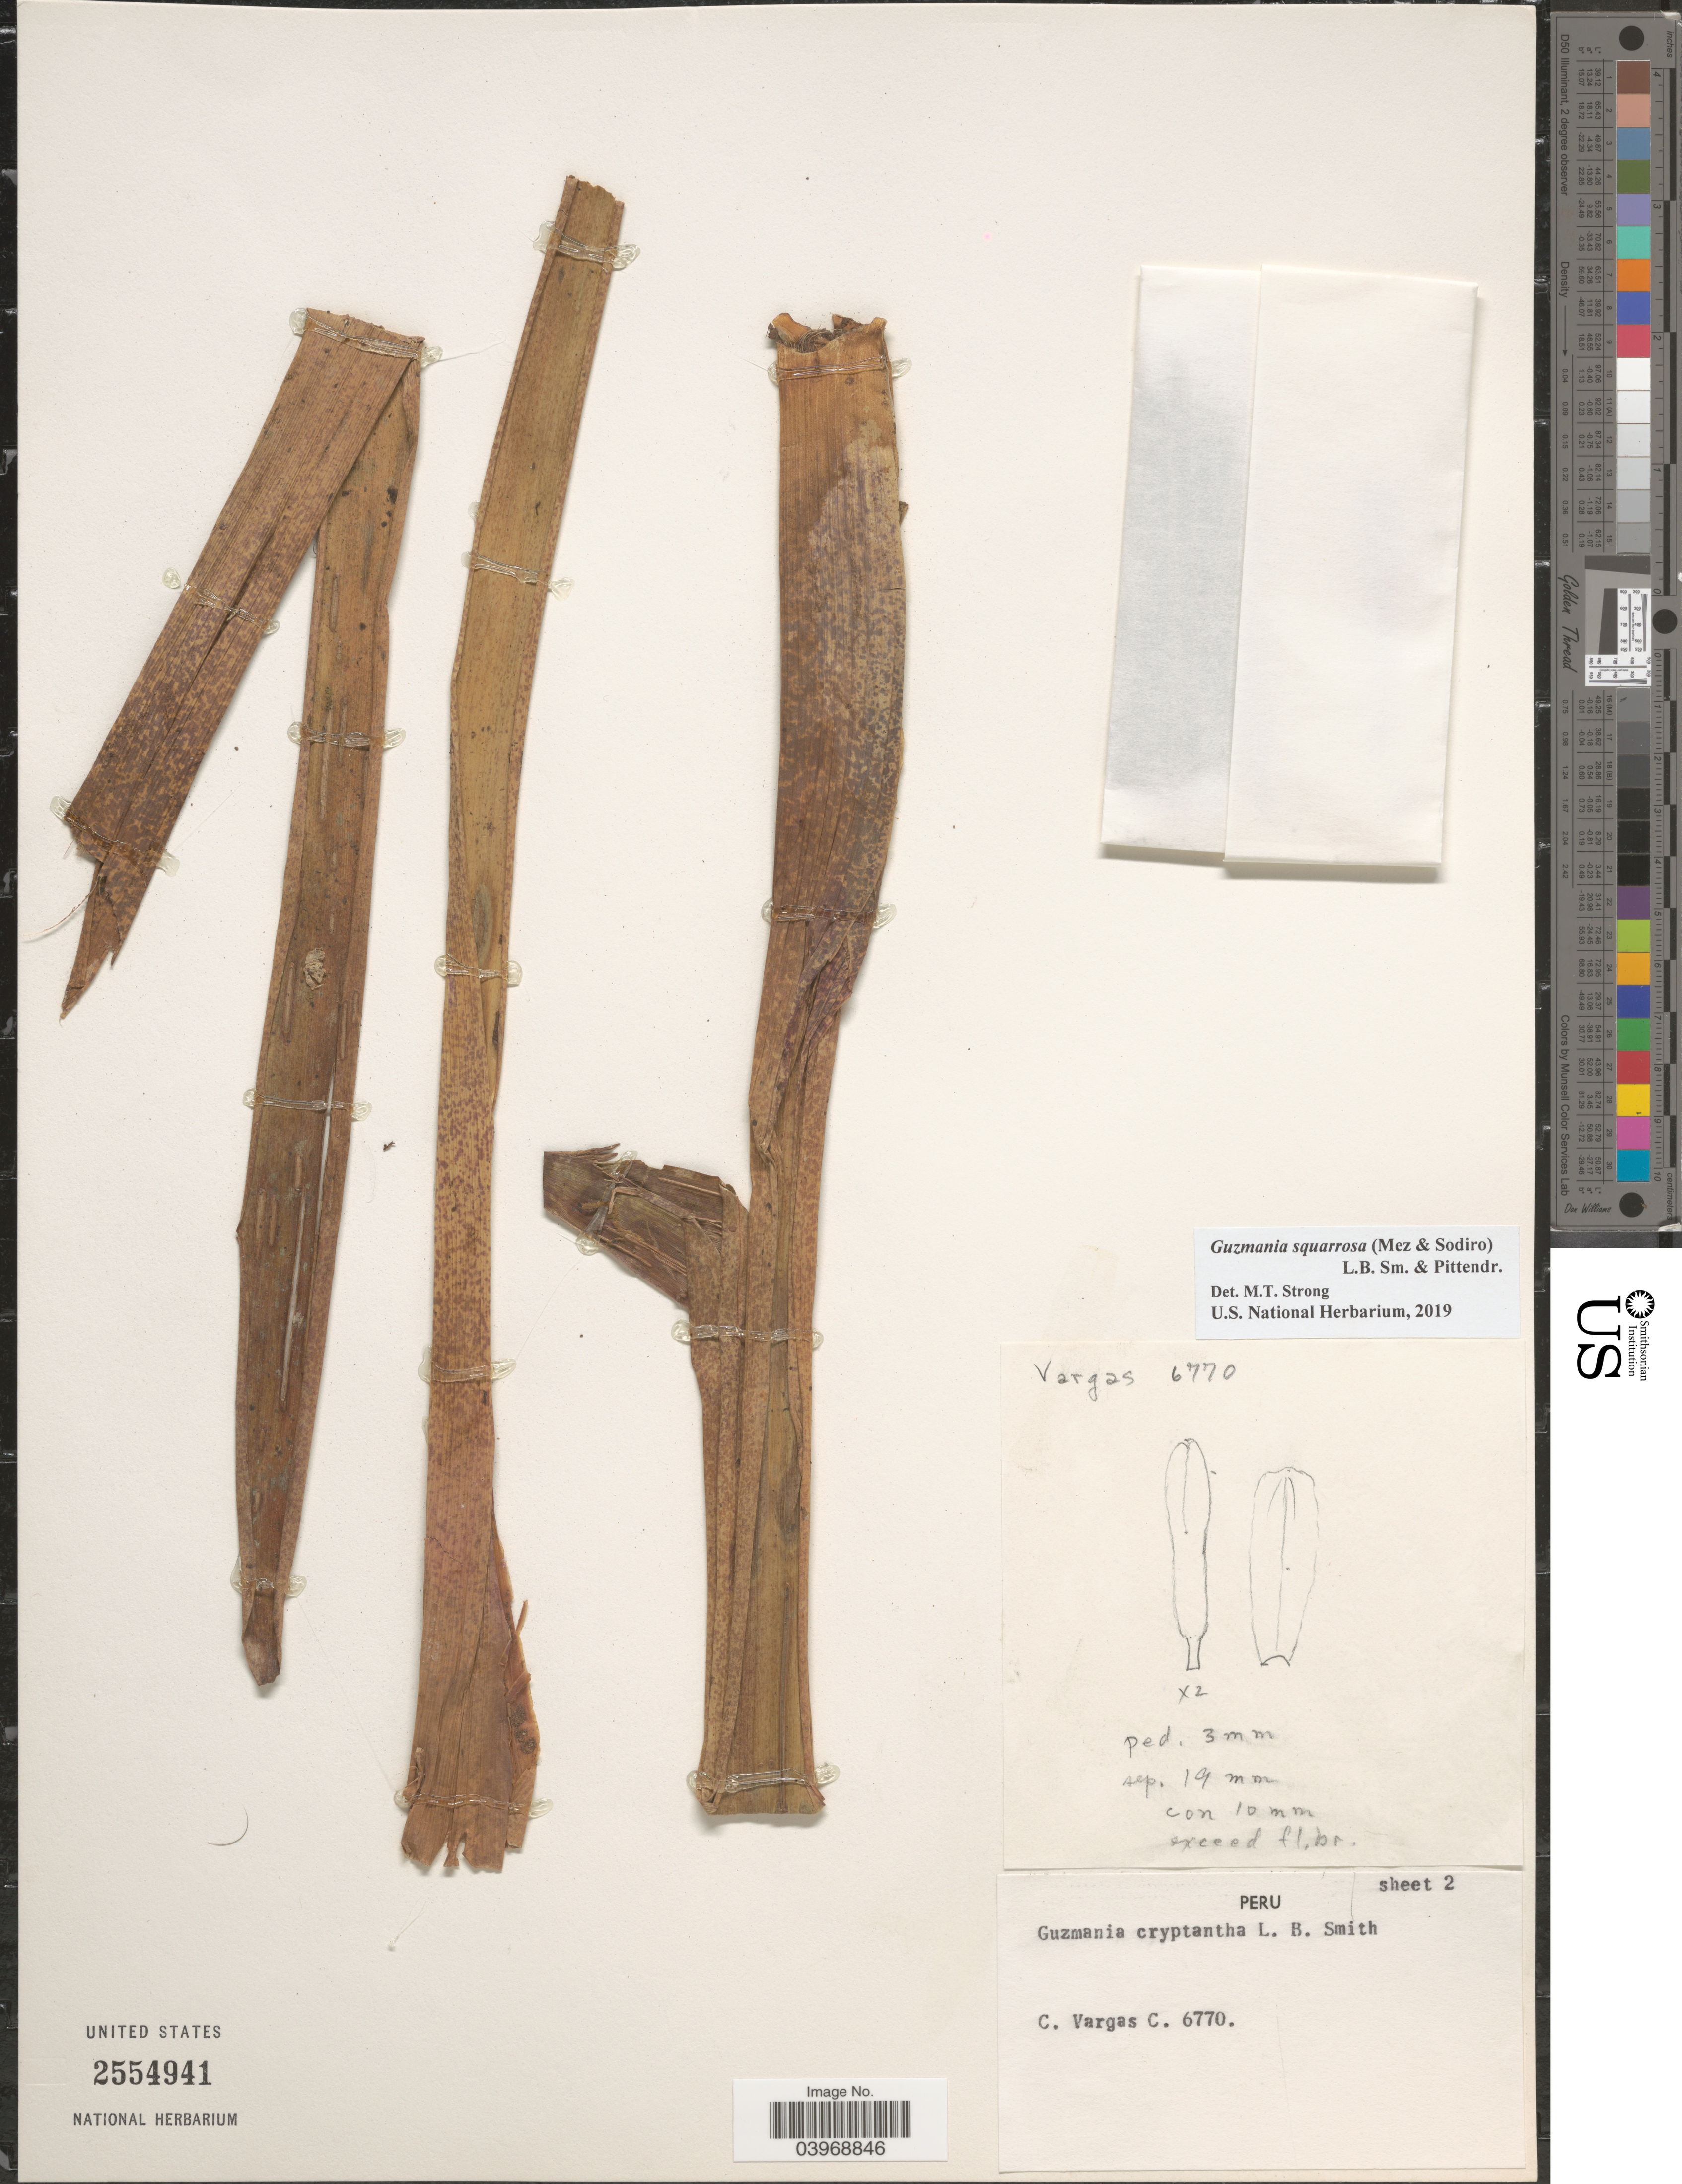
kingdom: Plantae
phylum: Tracheophyta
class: Liliopsida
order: Poales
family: Bromeliaceae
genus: Guzmania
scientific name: Guzmania squarrosa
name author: (Mez & Sodiro) L.B. Sm. & Pittendr.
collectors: C. Vargas Calderón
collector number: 6770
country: Peru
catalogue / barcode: US 2554941